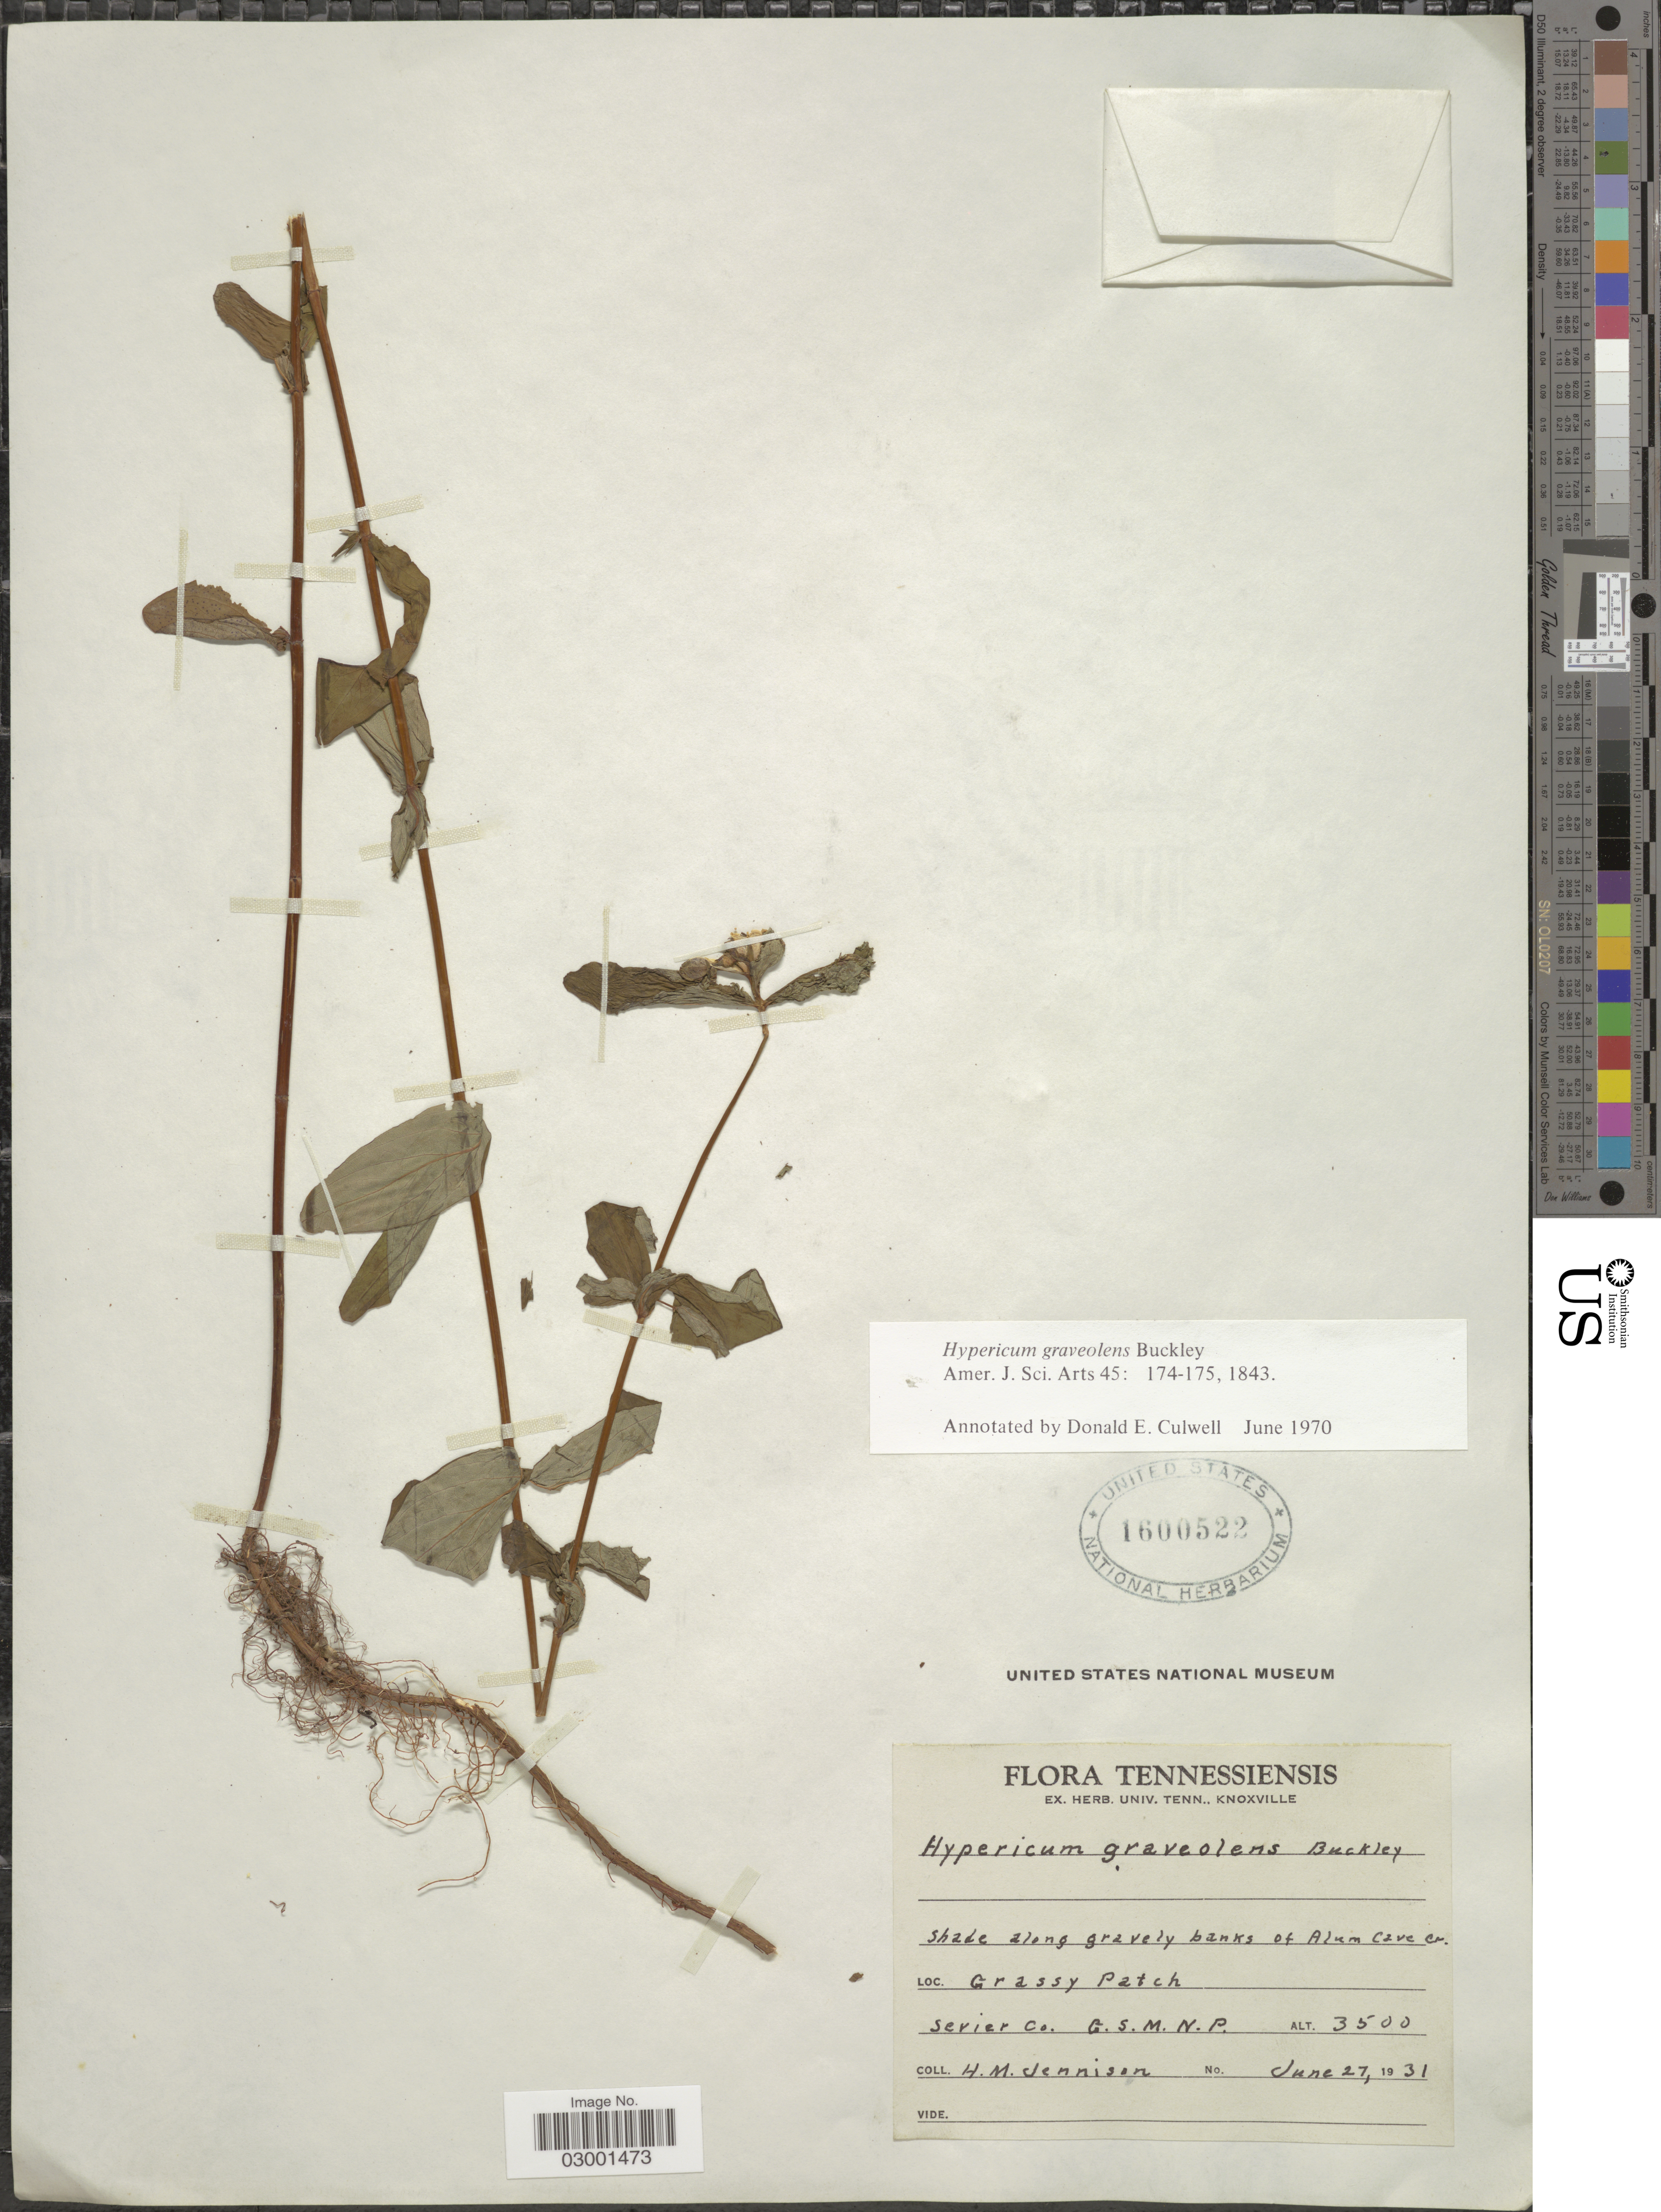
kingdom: Plantae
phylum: Tracheophyta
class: Magnoliopsida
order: Malpighiales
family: Hypericaceae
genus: Hypericum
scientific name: Hypericum graveolens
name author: Buckley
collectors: H. Jennison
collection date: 1931-06-27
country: United States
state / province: Tennessee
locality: Grassy Patch, Sevier Co. G.S.M.N.P.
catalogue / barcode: US 1600522